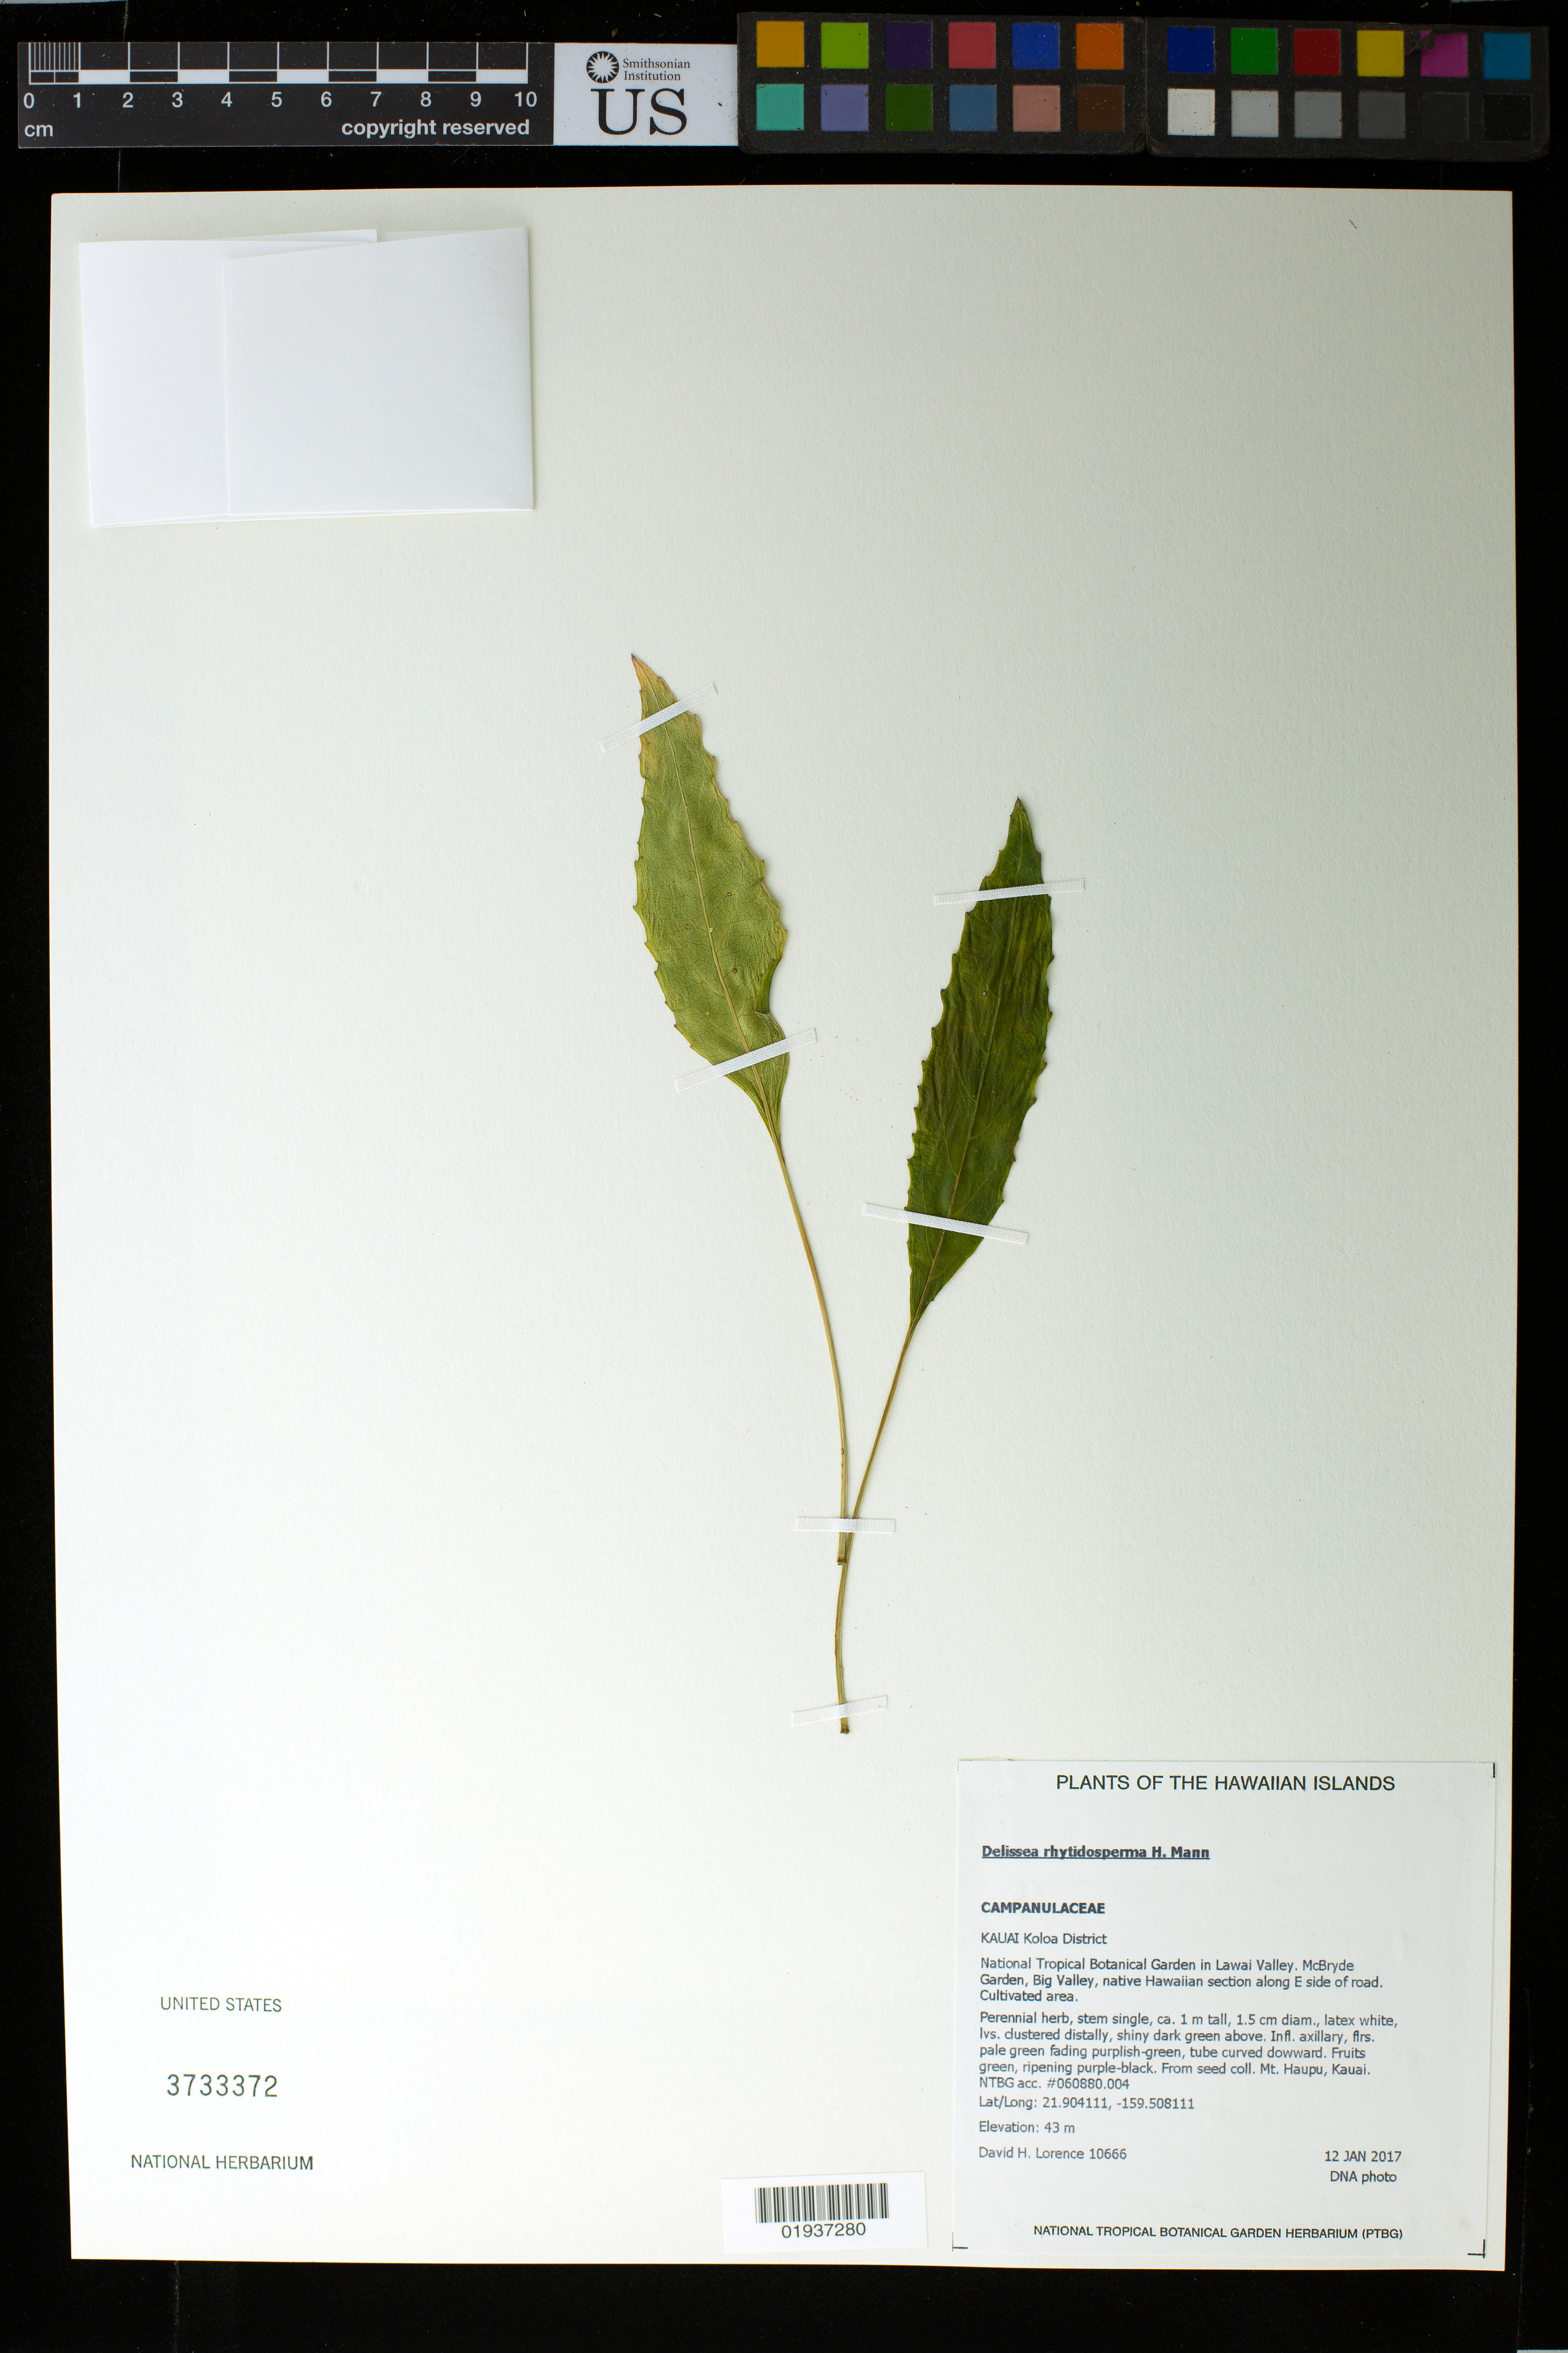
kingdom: Plantae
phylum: Tracheophyta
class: Magnoliopsida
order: Asterales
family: Campanulaceae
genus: Delissea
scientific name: Delissea rhytidosperma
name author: H. Mann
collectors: D. Lorence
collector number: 10666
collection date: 2017-01-12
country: United States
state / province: Hawaii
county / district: Kauai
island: Kaua'i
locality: Koloa District, National Tropical Botanical Garden in Lawai Valley, McBryde Garden, Big Valley, native Hawaiian section along E side of road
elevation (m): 43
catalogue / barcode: US 3733372